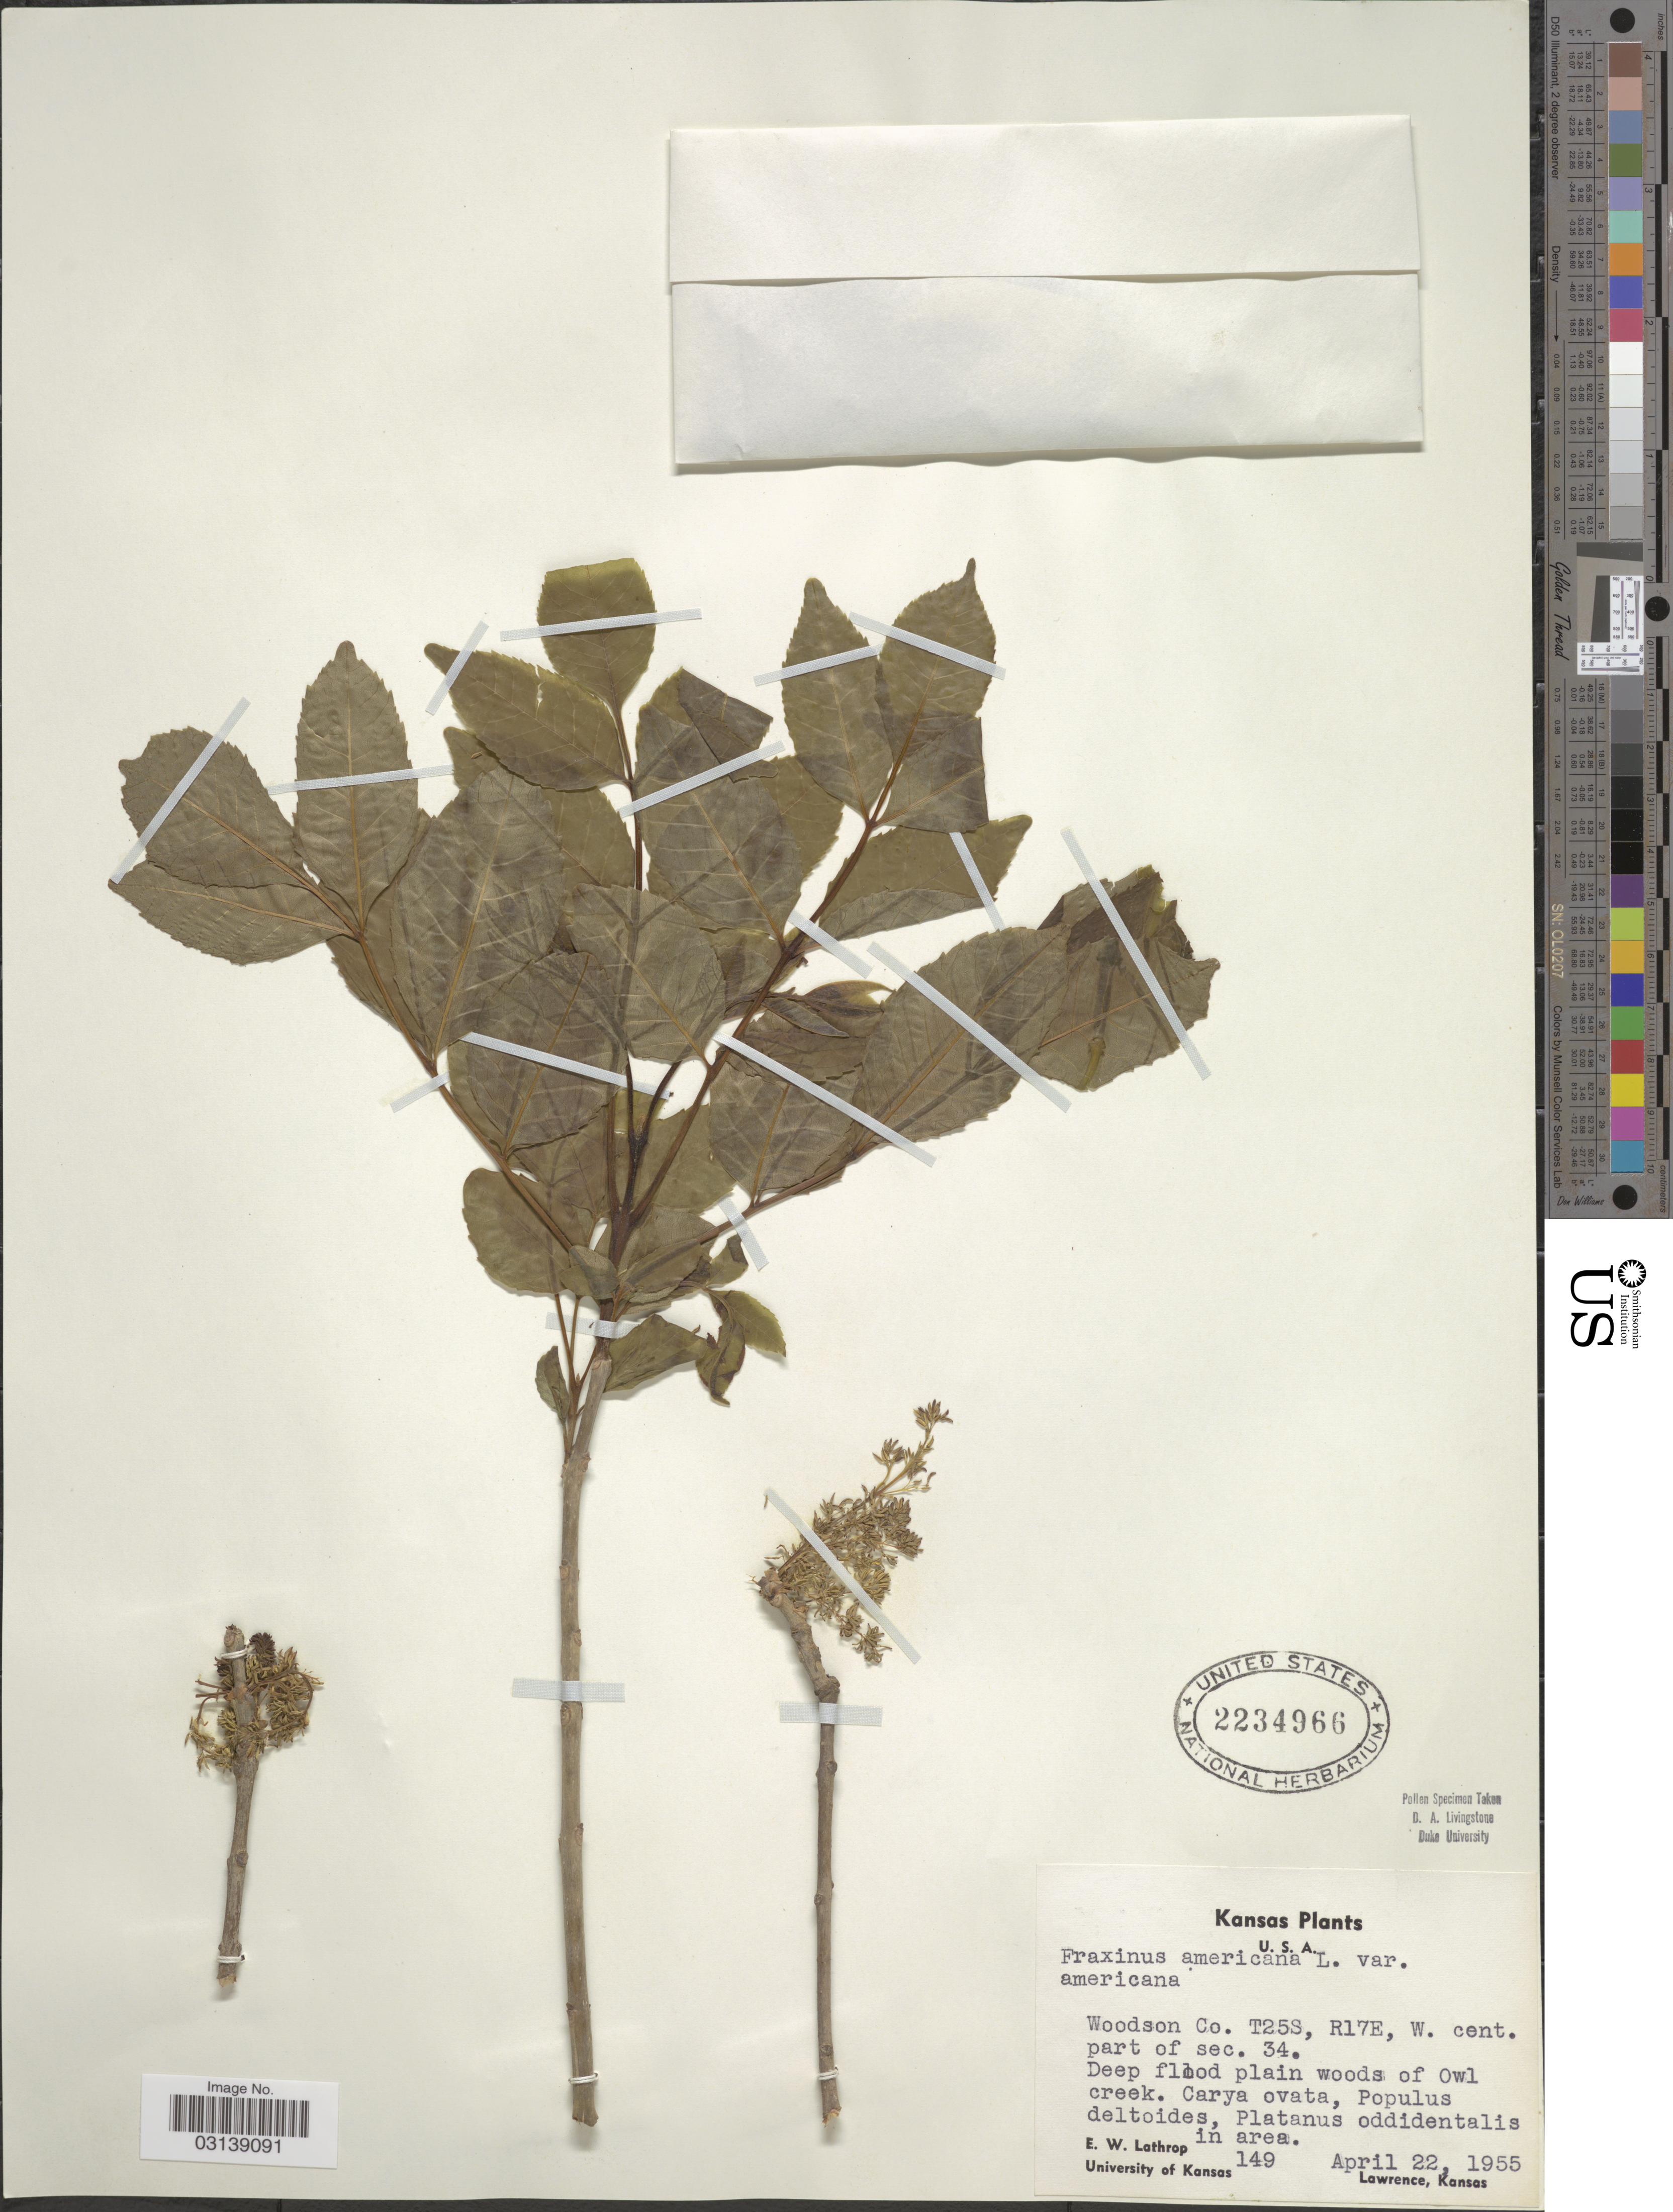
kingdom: Plantae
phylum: Tracheophyta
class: Magnoliopsida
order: Lamiales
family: Oleaceae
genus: Fraxinus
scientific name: Fraxinus pennsylvanica var. lanceolata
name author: Sarg.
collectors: E. W. Lathrop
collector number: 149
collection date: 1955-04-22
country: United States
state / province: Kansas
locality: Woodson Co. T25S, R17E, W. cent. part of sec. 34.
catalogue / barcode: US 2234966